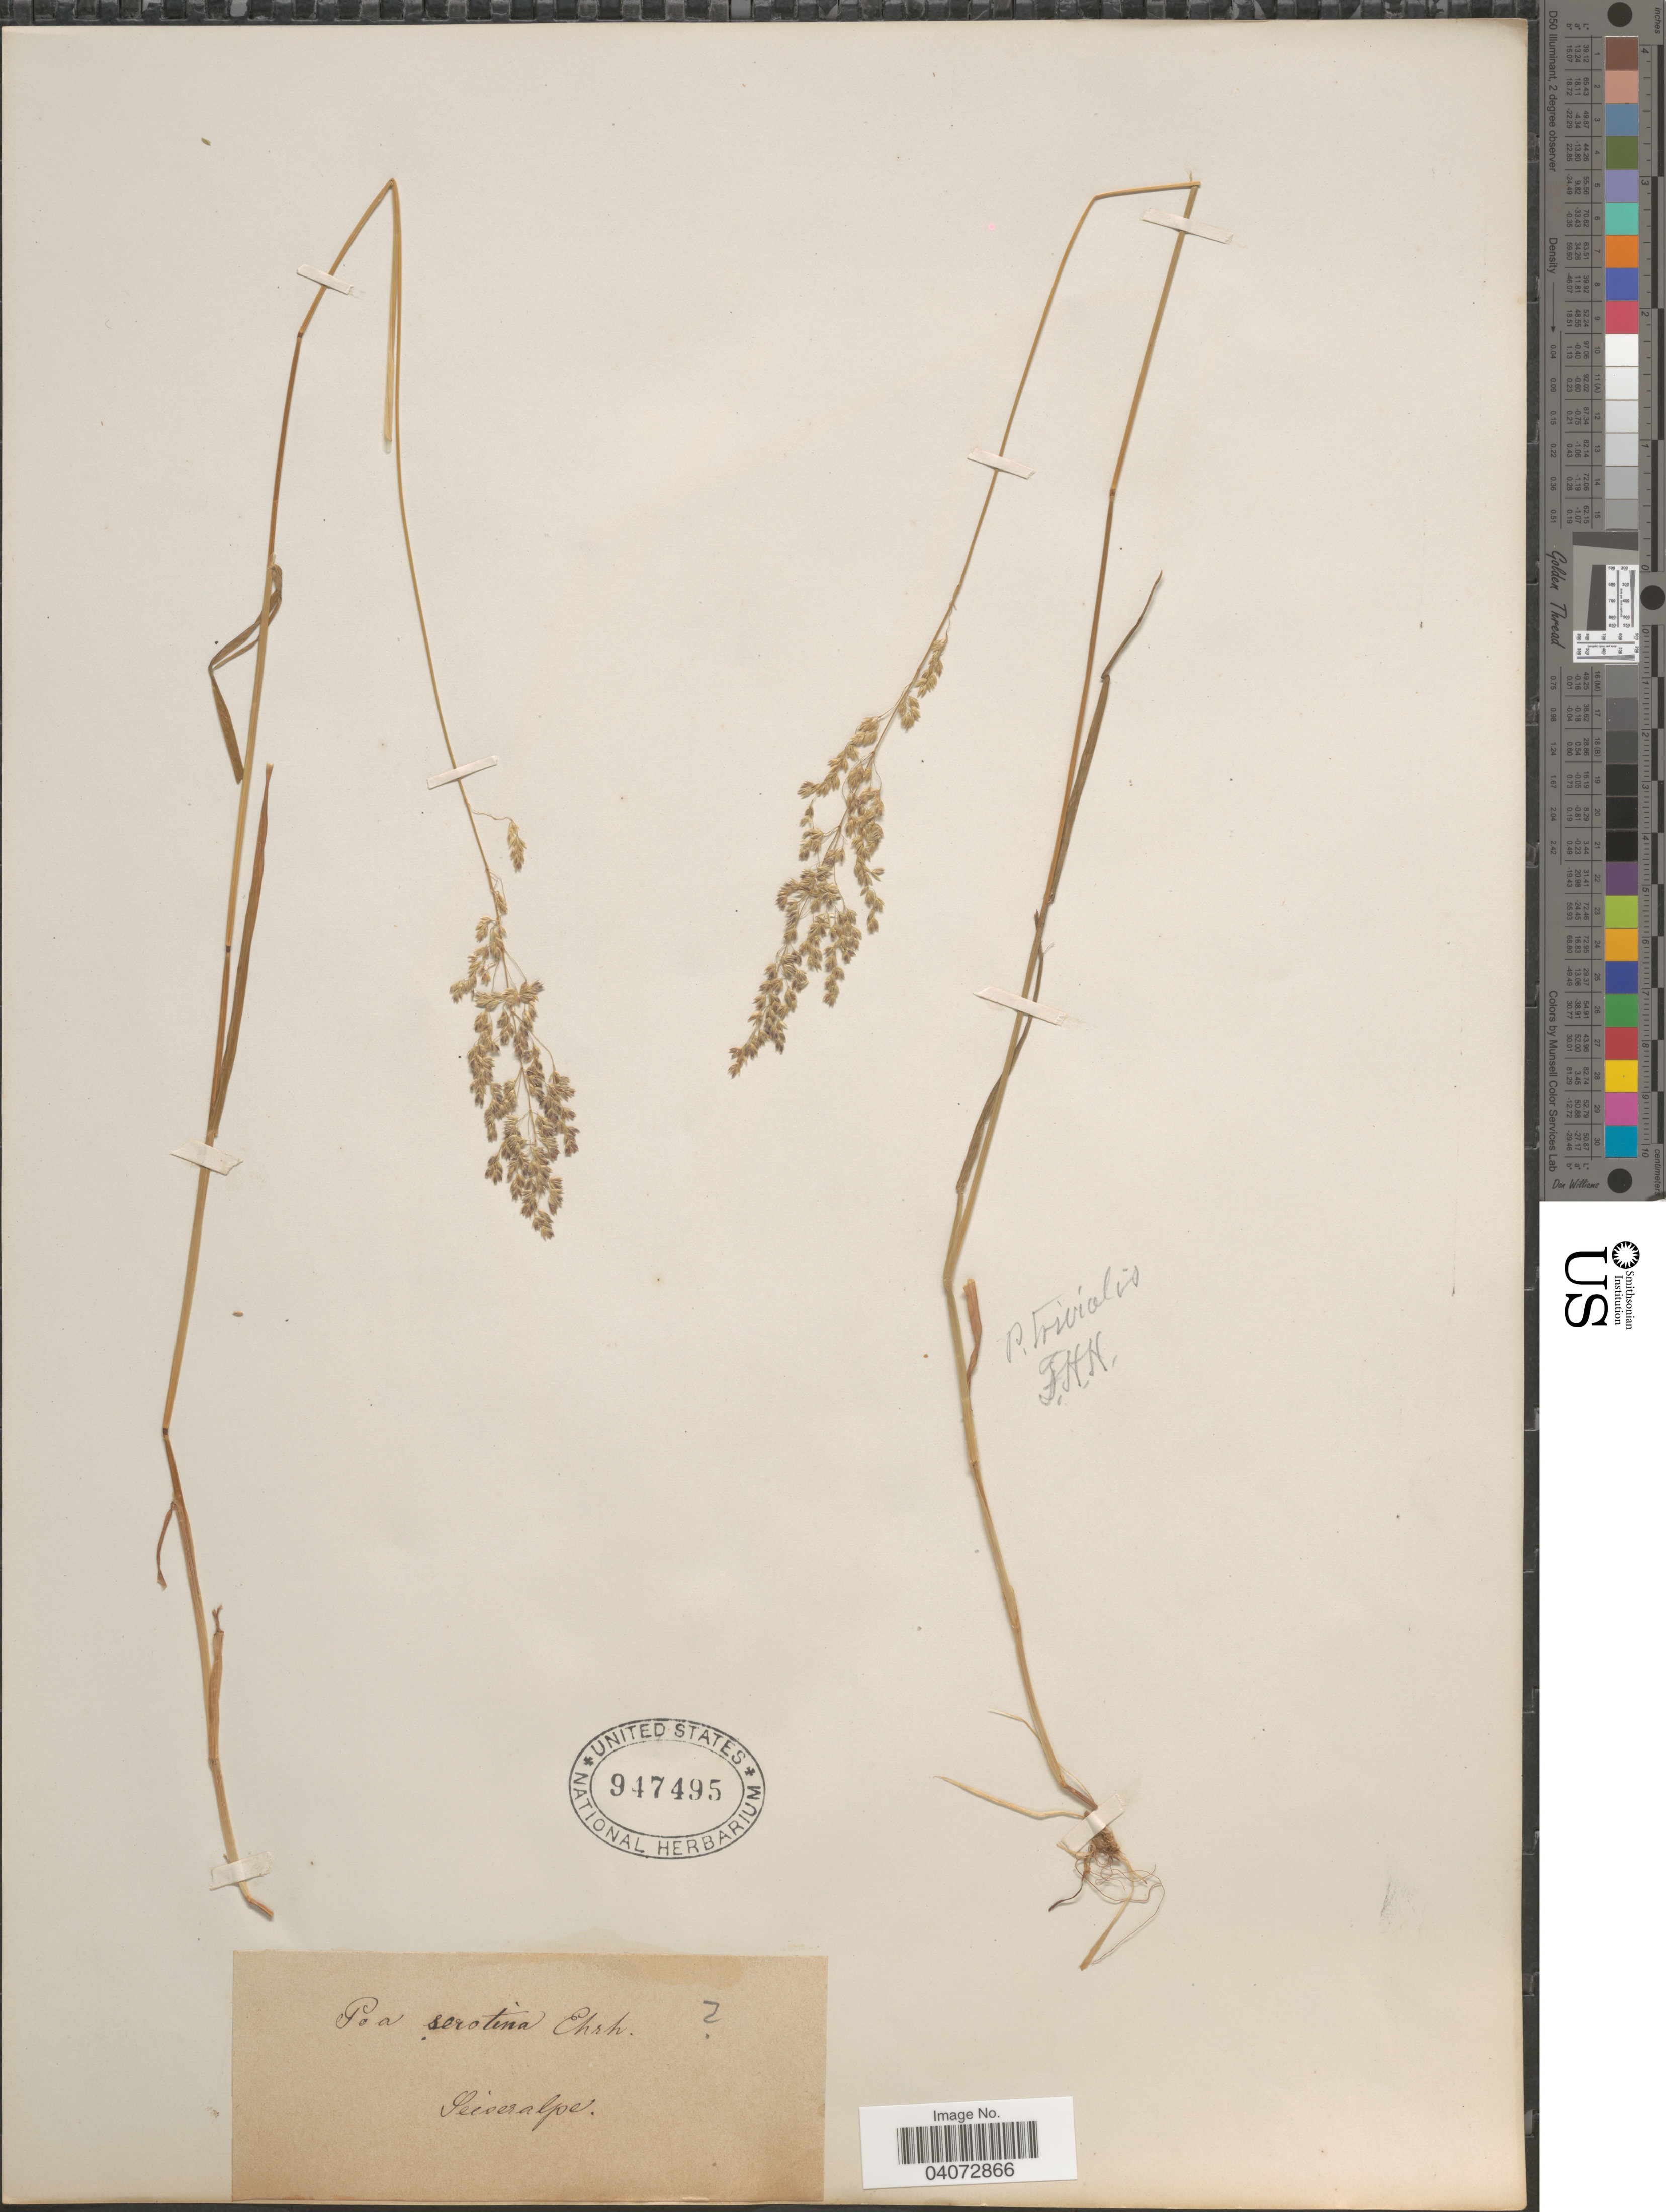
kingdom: Plantae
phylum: Tracheophyta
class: Liliopsida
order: Poales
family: Poaceae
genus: Poa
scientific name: Poa trivialis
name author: L.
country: Italy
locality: Seiseralps.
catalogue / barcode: US 947495